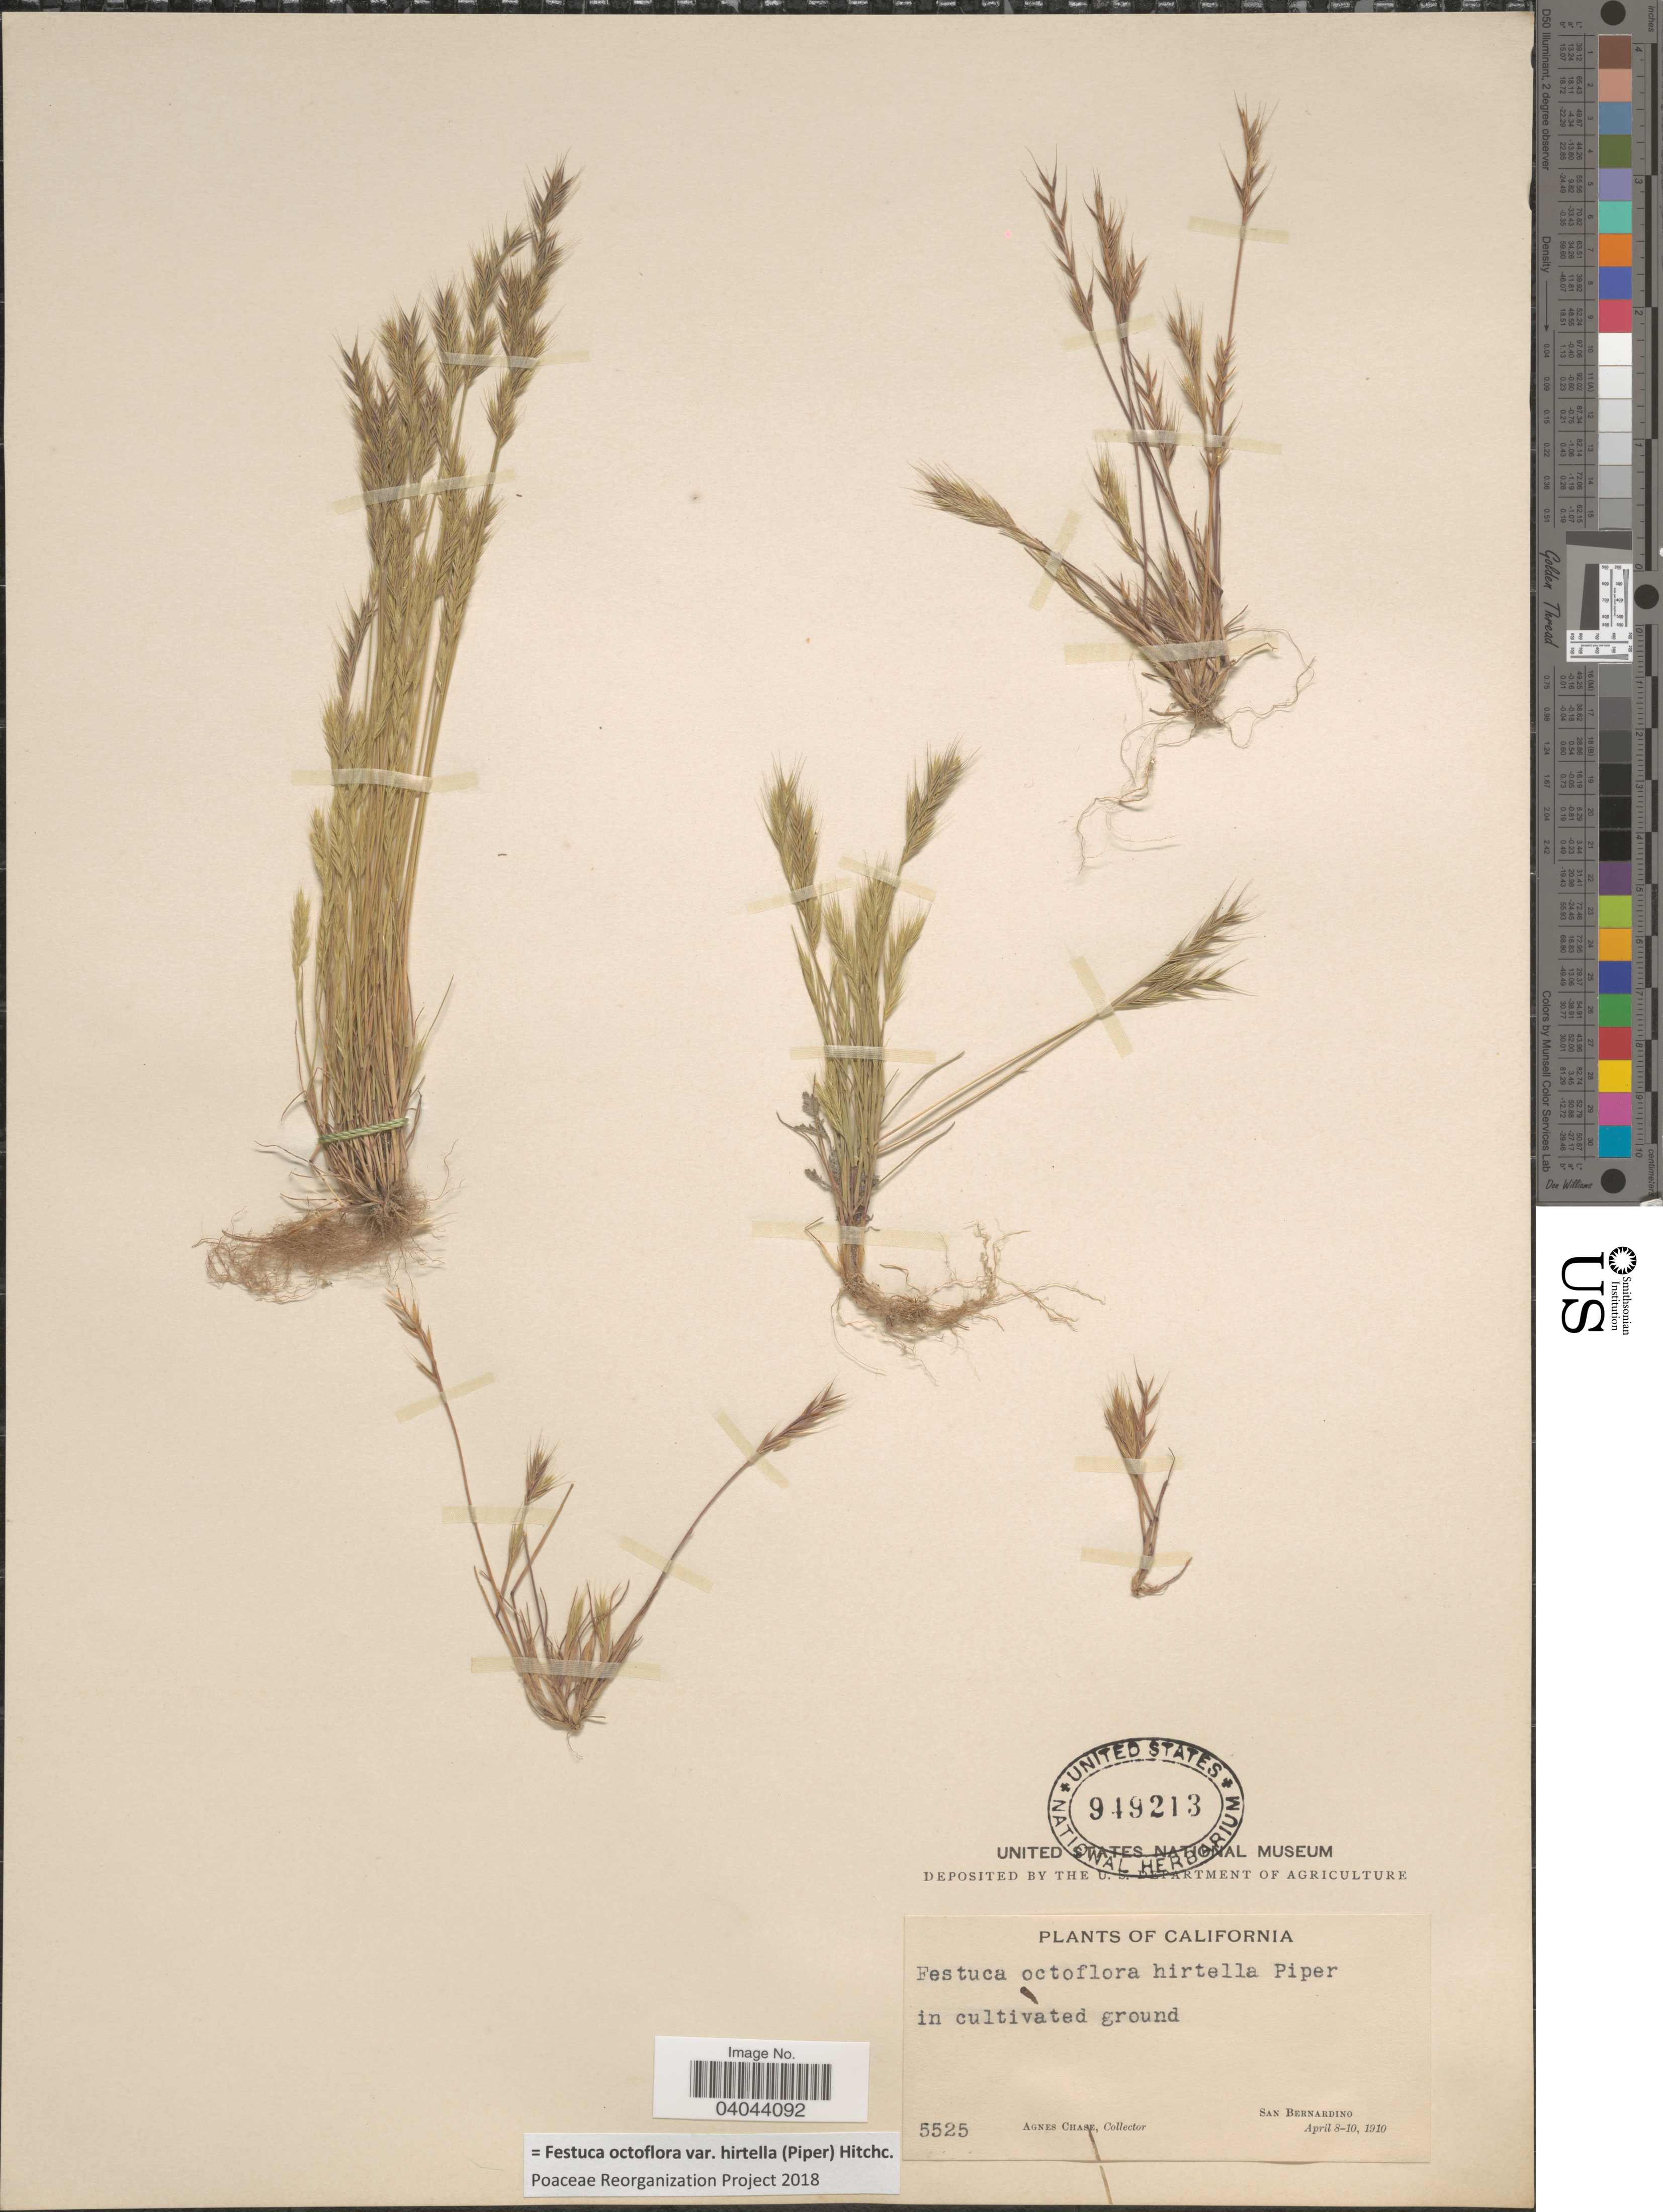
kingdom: Plantae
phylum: Tracheophyta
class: Liliopsida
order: Poales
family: Poaceae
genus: Festuca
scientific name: Festuca octoflora var. hirtella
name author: Piper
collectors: A. Chase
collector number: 5525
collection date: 1910-04-08/1910-04-10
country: United States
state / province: California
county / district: San Bernardino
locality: In cultivated ground. San Bernardino.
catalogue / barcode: US 949213